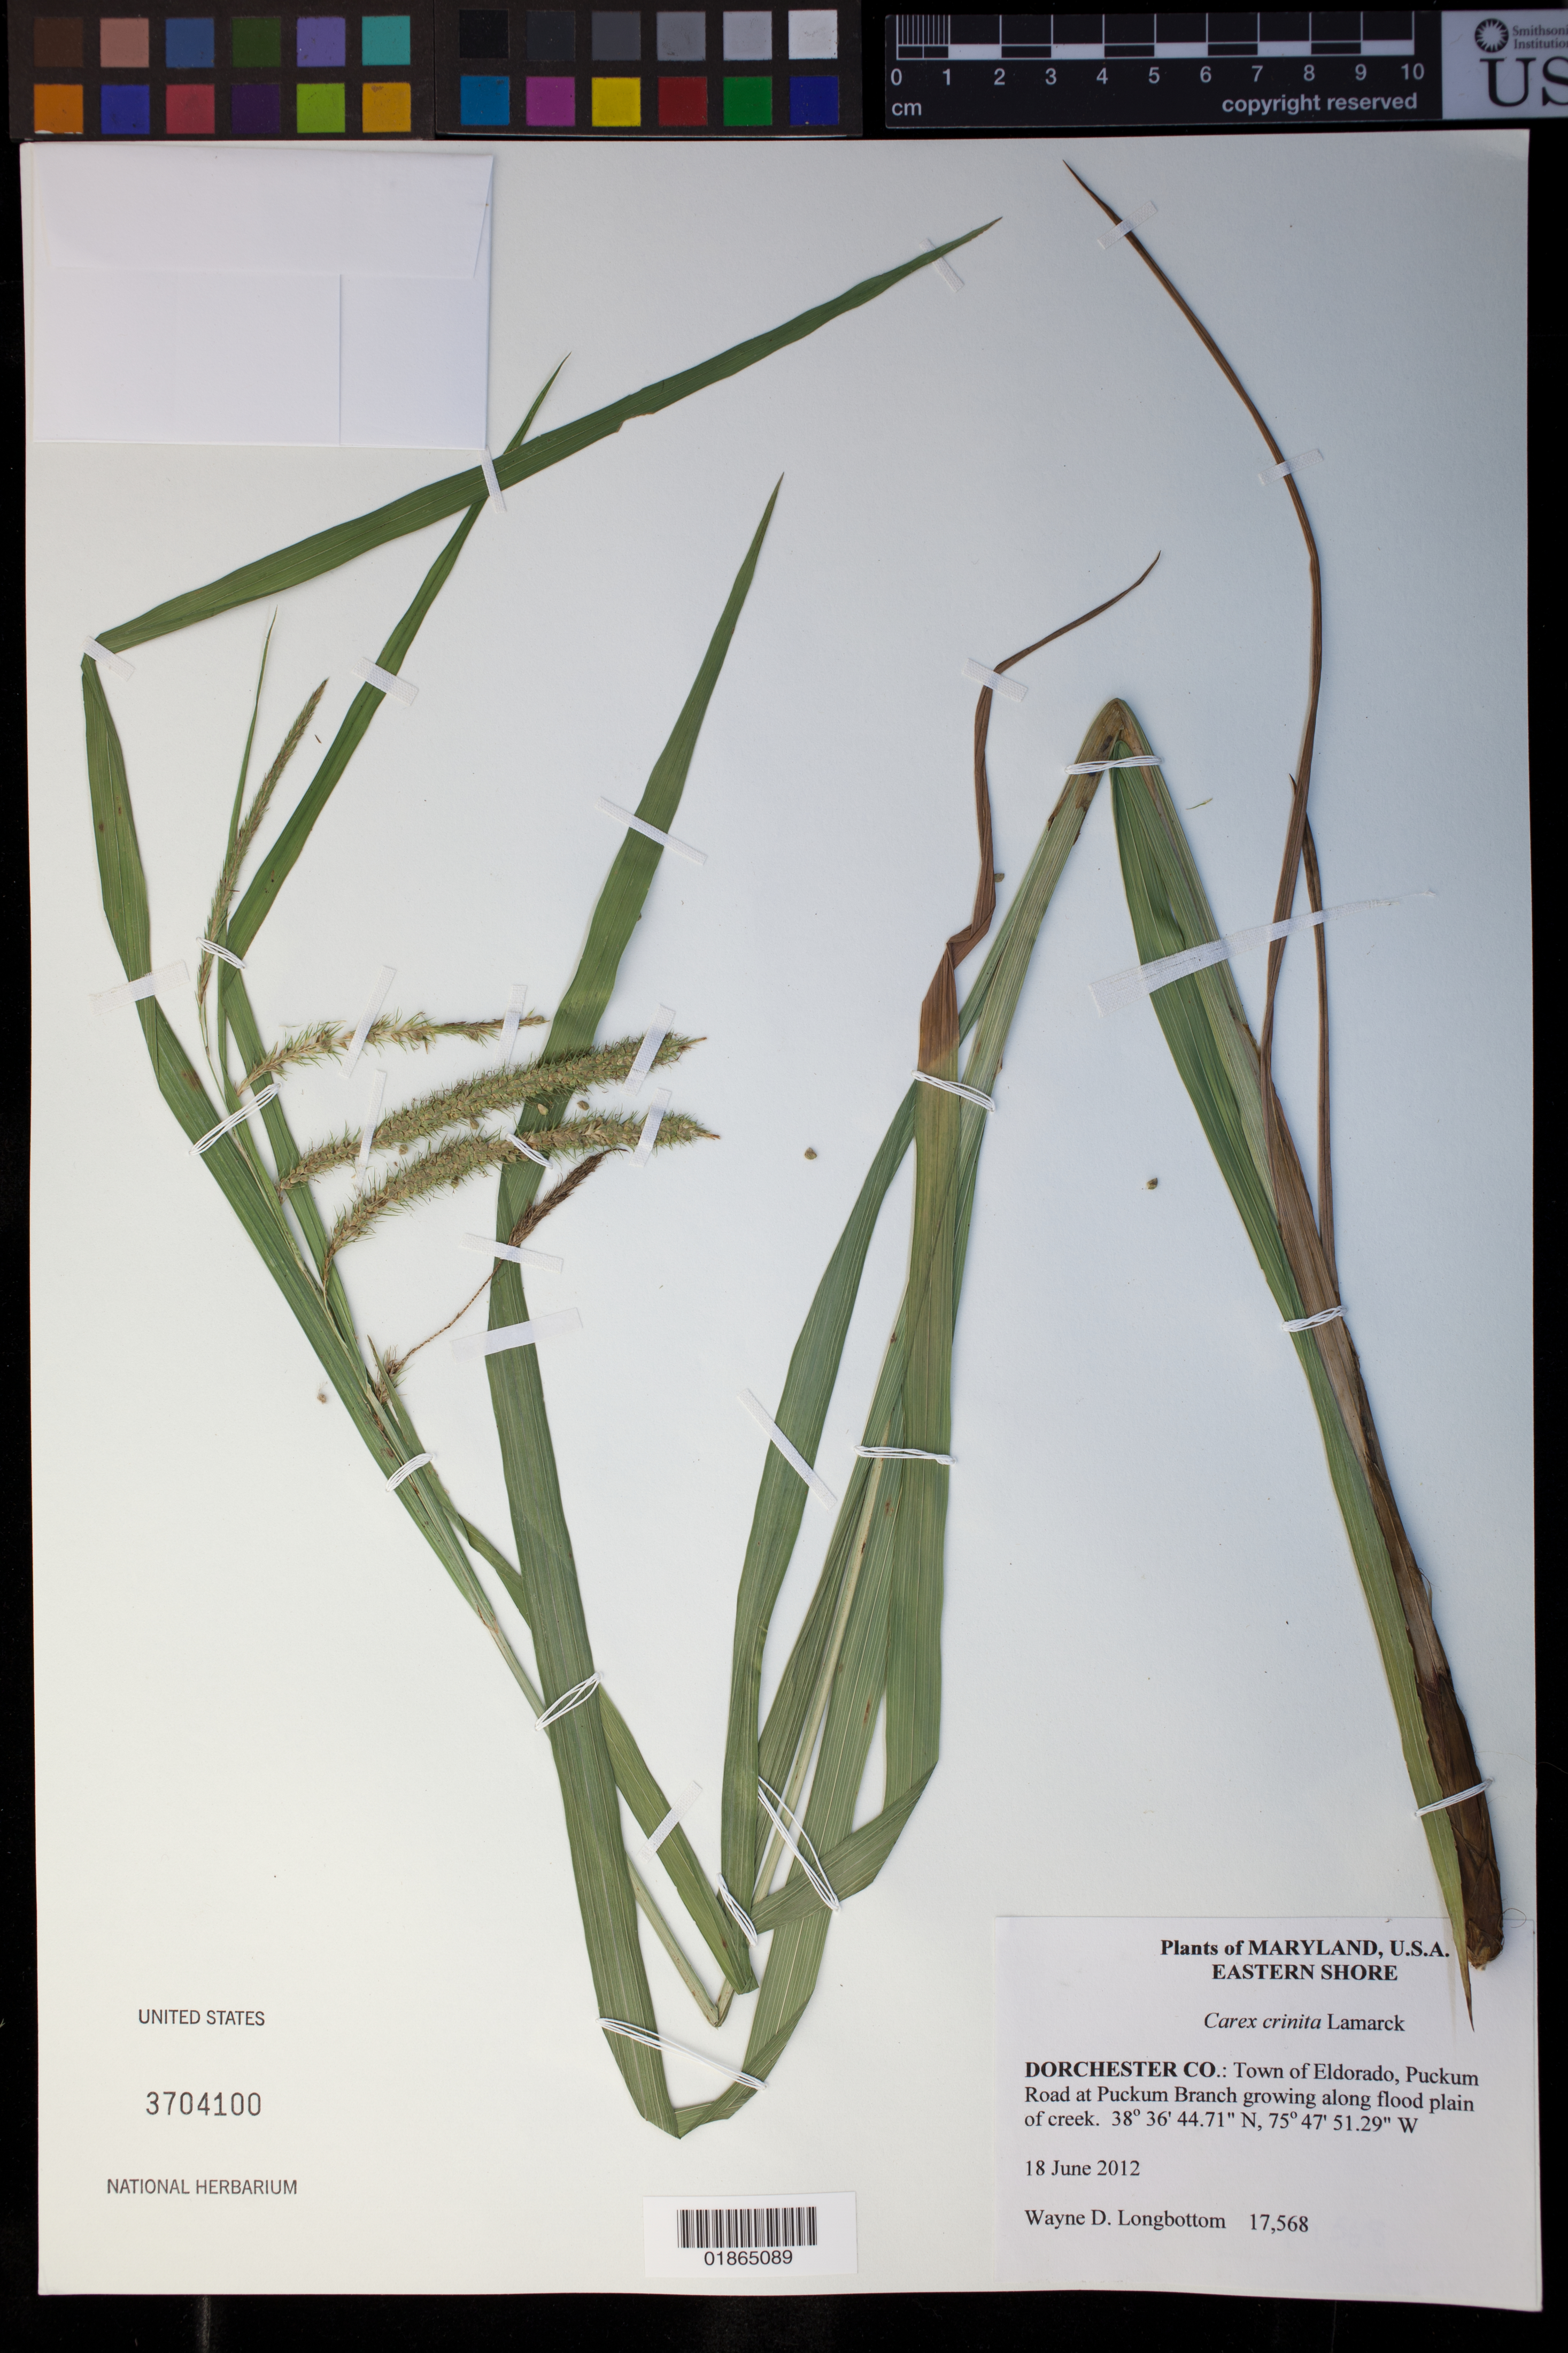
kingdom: Plantae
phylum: Tracheophyta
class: Liliopsida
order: Poales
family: Cyperaceae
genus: Carex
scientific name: Carex crinita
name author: Lam.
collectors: W. D. Longbottom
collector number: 17568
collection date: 2012-06-18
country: United States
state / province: Maryland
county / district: Dorchester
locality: Town of Eldorado, Puckum Road at Puckum Branch growing along flood plain of creek.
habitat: Growing along flood plain of creek.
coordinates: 38 36 44.71 N, 75 47 51.29 W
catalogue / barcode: US 3704100